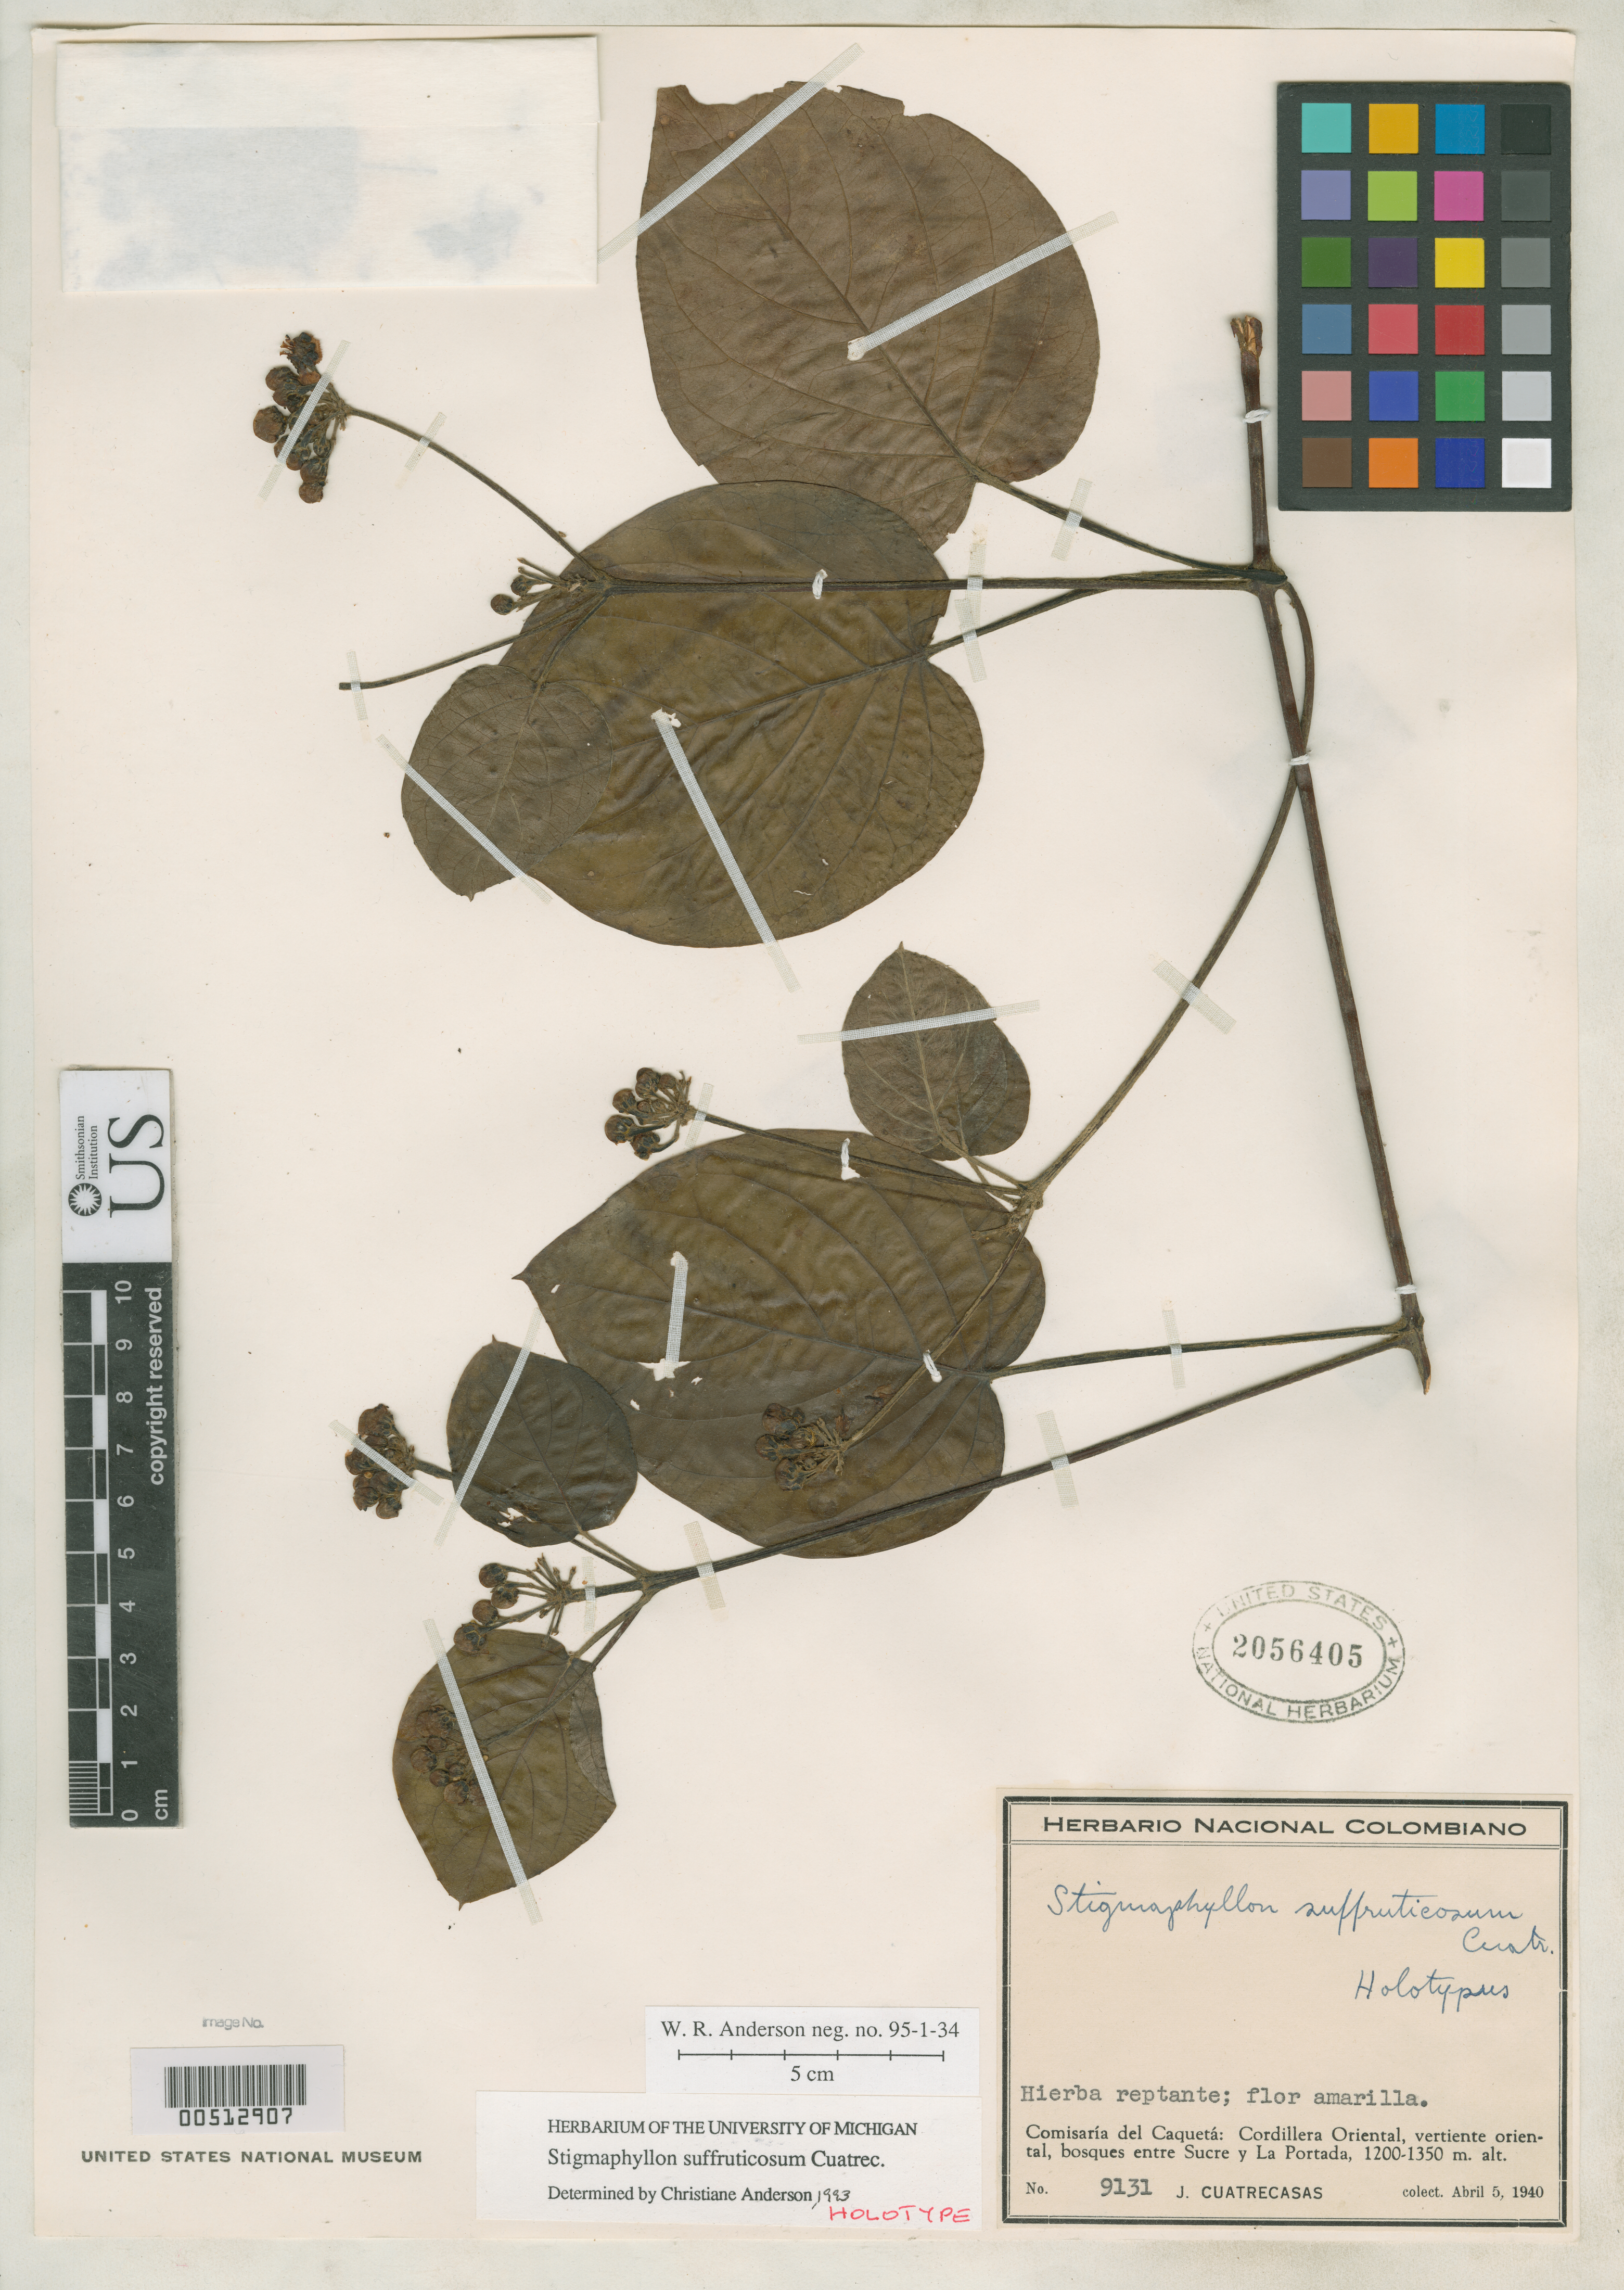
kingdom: Plantae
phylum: Tracheophyta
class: Magnoliopsida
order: Malpighiales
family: Malpighiaceae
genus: Stigmaphyllon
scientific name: Stigmaphyllon suffruticosum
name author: Cuatrec.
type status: Holotype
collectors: J. Cuatrecasas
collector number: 9131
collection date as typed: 05 Apr 1940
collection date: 1940-04-05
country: Colombia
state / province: Caquetá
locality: Cordillera Oriental, Vertiente Oriental, between Sucre and La Portada.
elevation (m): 1200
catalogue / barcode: US 2056405